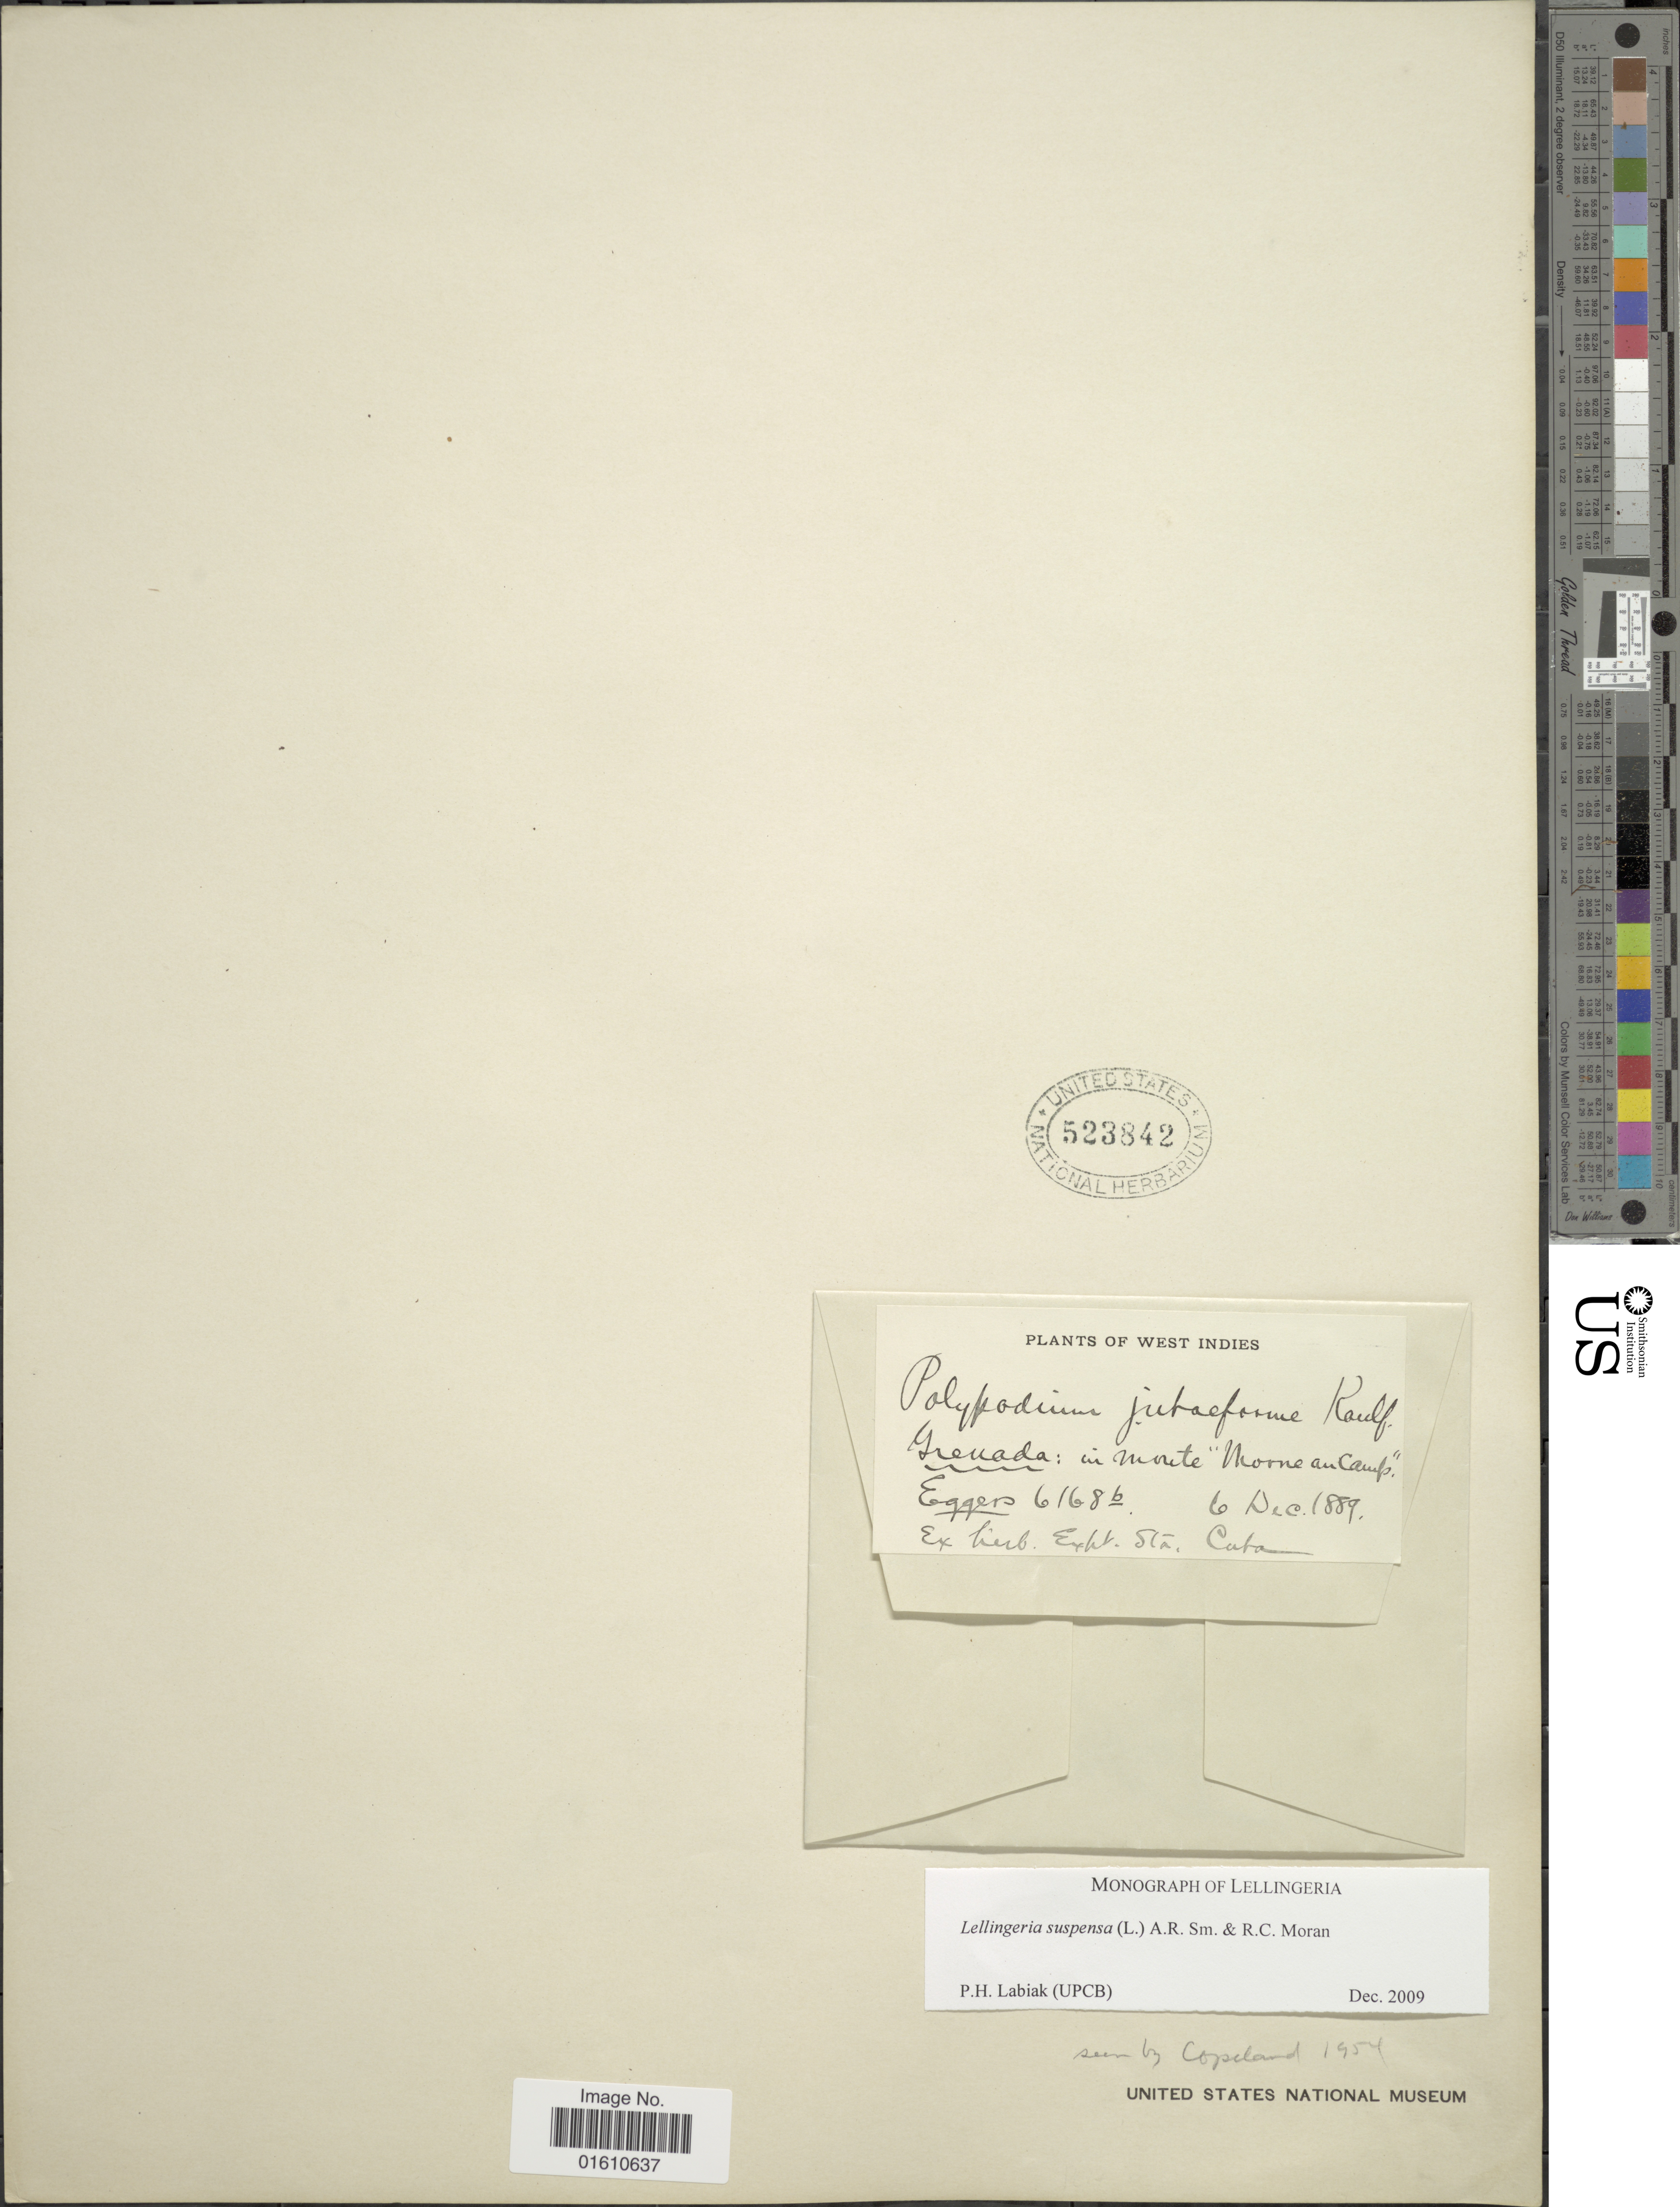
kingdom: Plantae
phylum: Tracheophyta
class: Polypodiopsida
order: Polypodiales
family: Polypodiaceae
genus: Lellingeria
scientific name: Lellingeria suspensa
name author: (L.) A.R. Sm. & R.C. Moran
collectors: -. Eggers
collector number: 6168b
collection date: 1889-12-06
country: Grenada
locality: West Indies, Grenada: in monte "Morne au Camp"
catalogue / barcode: US 523842